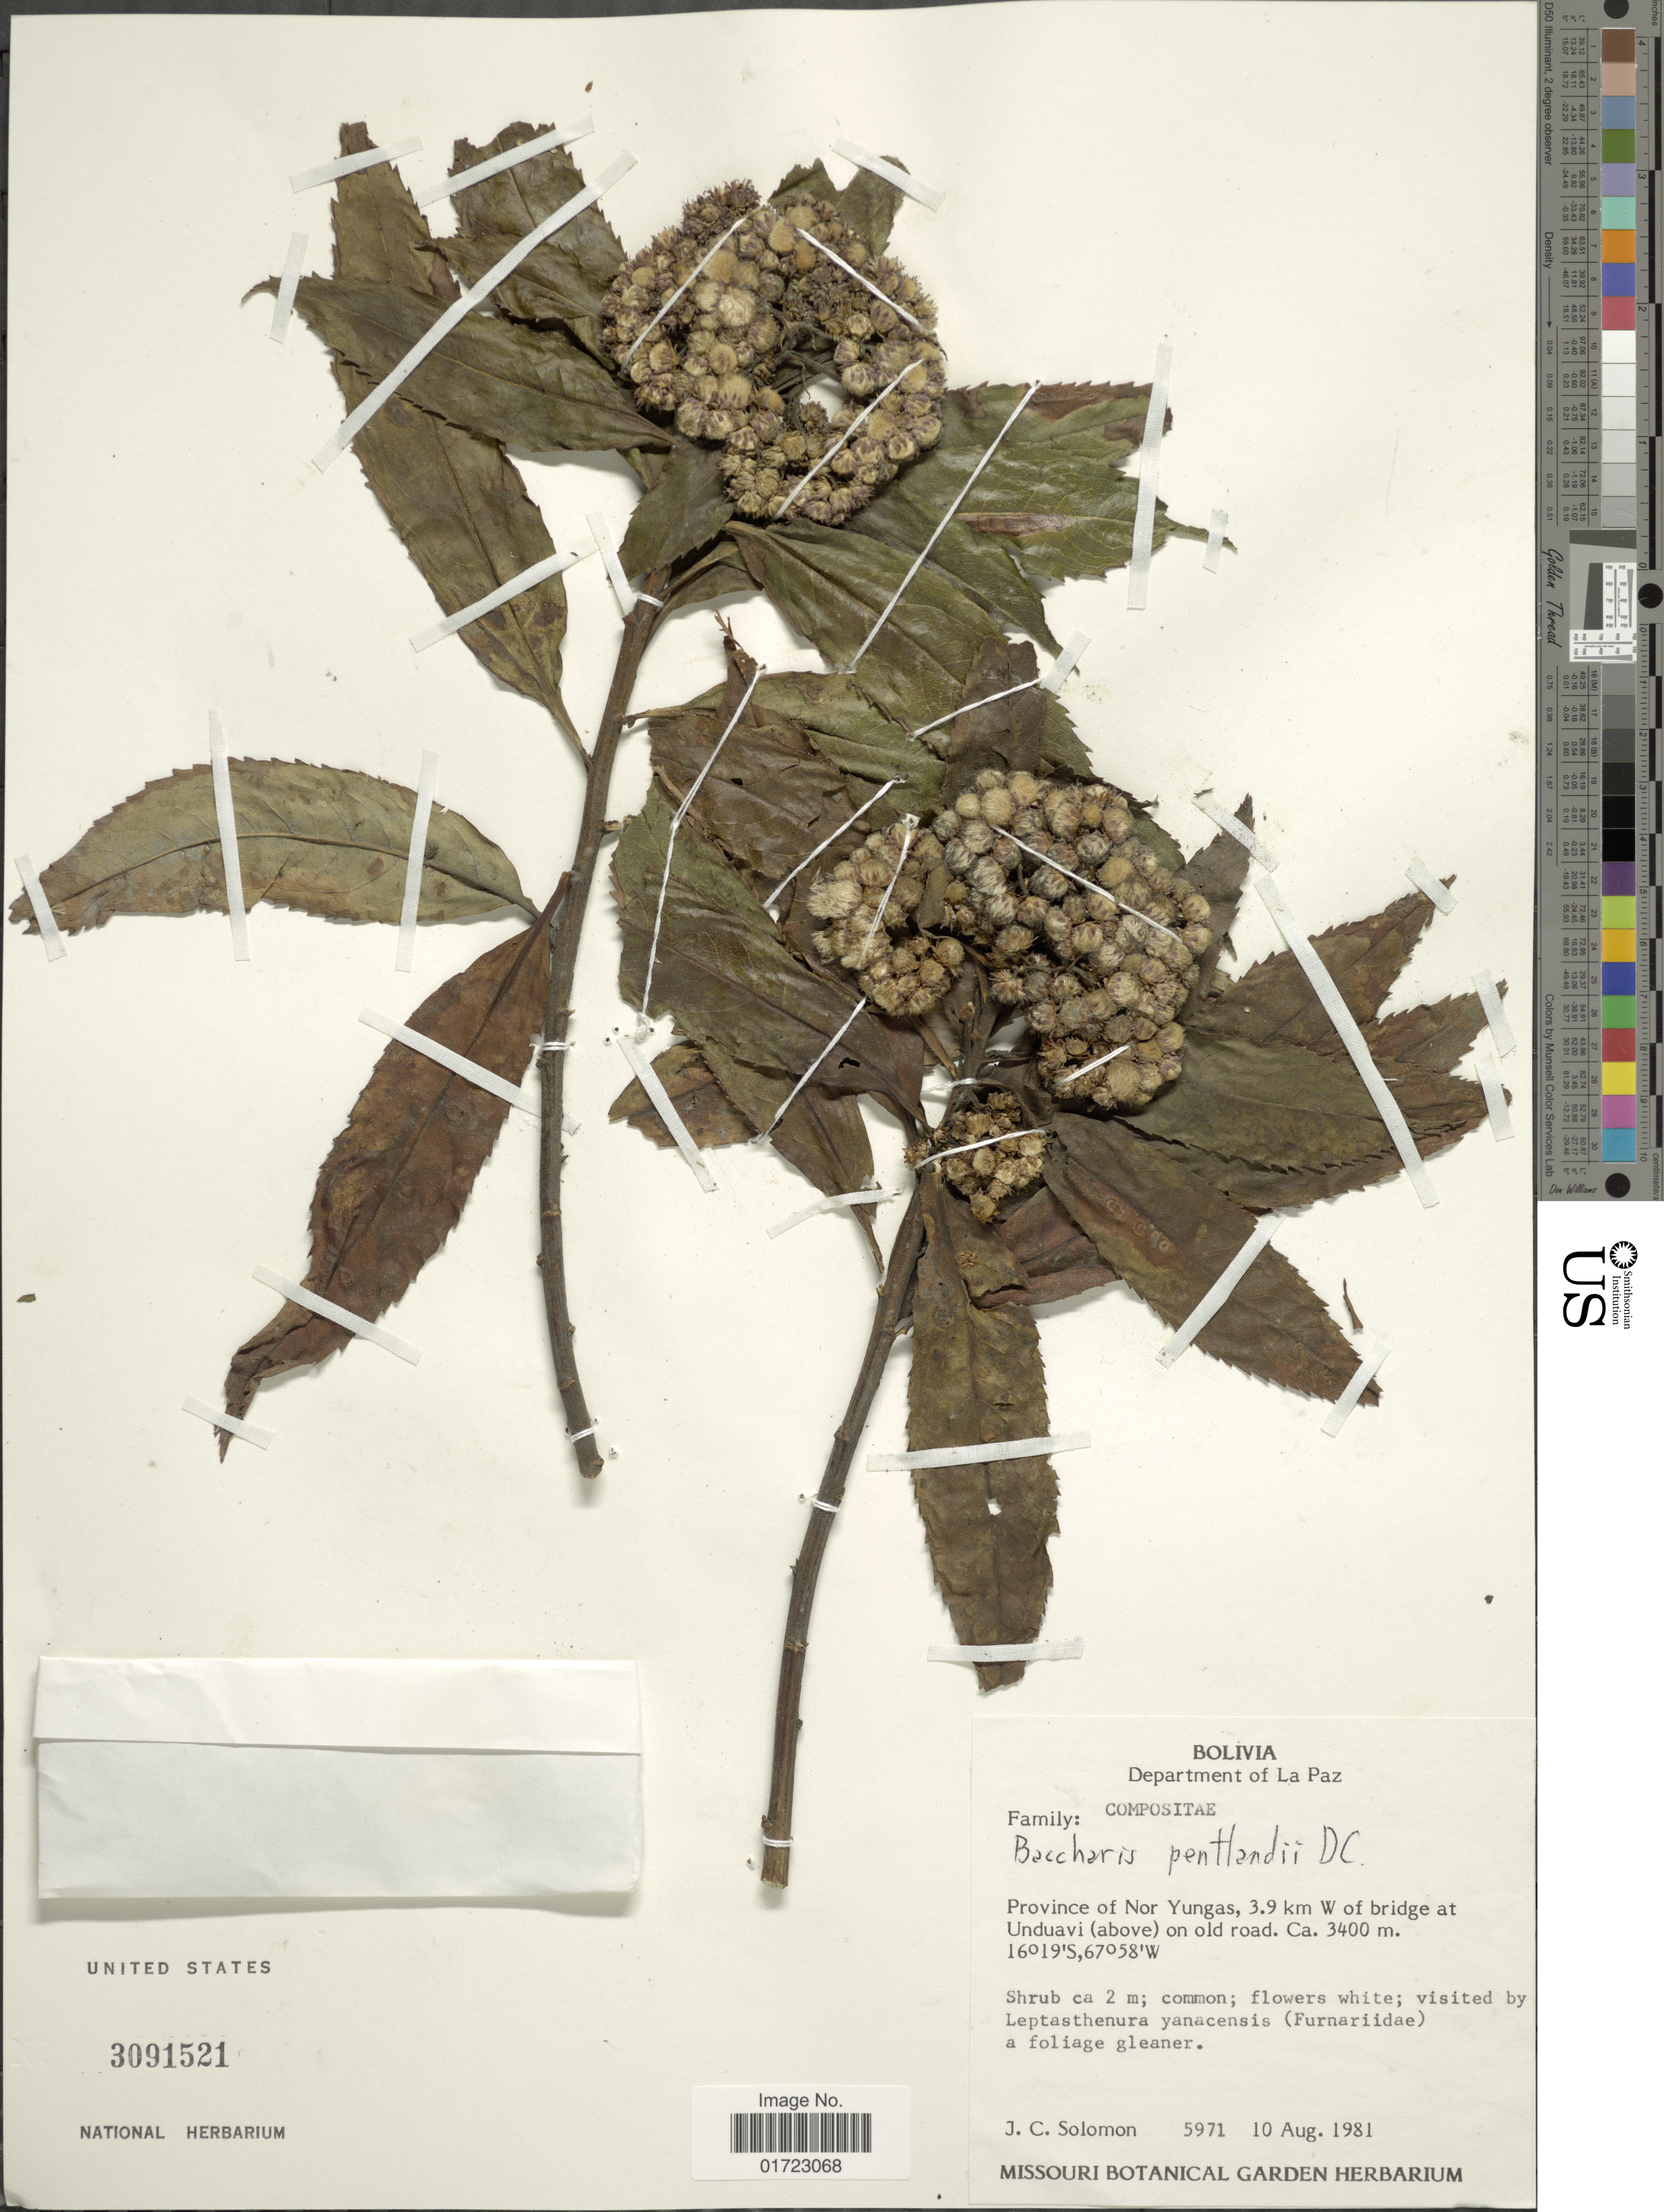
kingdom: Plantae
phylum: Tracheophyta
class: Magnoliopsida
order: Asterales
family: Asteraceae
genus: Baccharis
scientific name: Baccharis pentlandii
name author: DC.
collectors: J. C. Solomon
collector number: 5971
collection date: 1981-08-10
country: Bolivia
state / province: La Paz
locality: Province of Nor Yungas, 3.9 km W of bridge at Unduavi (above) on old road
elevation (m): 3400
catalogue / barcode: US 3091521